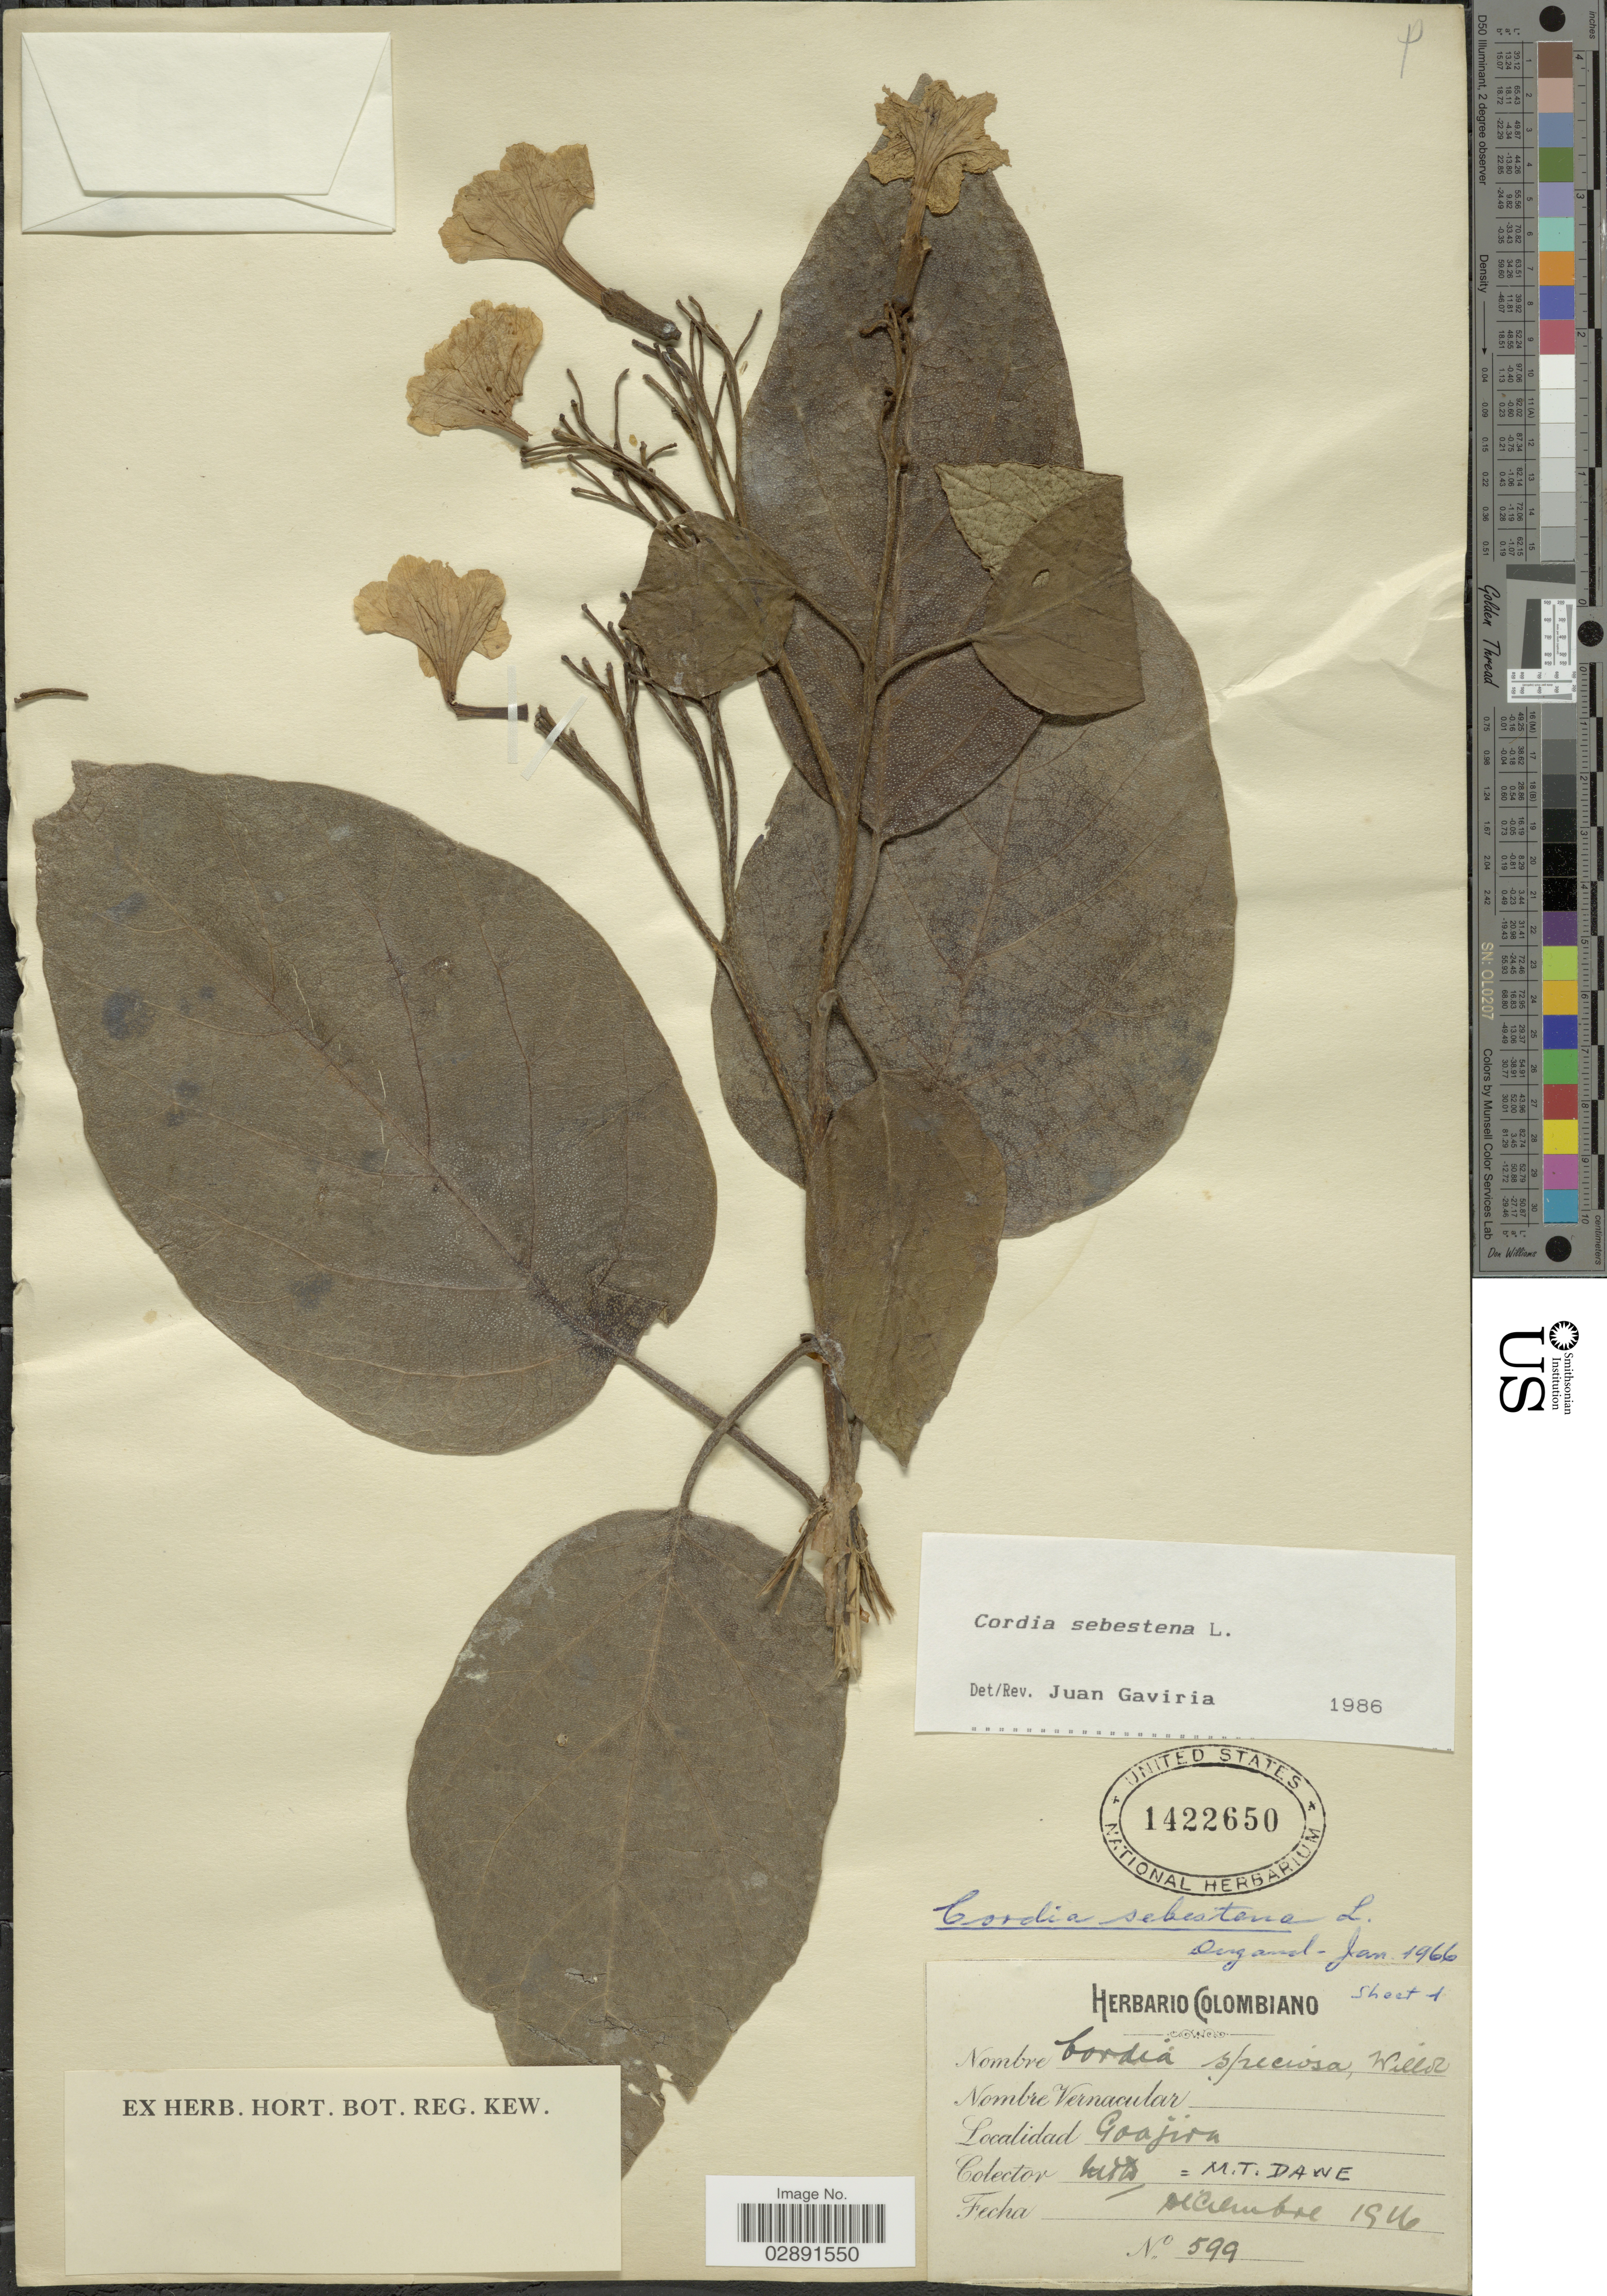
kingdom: Plantae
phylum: Tracheophyta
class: Magnoliopsida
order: Boraginales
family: Cordiaceae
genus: Cordia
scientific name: Cordia sebestena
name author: L.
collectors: M. T. Dawe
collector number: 599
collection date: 1916-12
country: Colombia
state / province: La Guajira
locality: Goajira.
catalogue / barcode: US 1422650